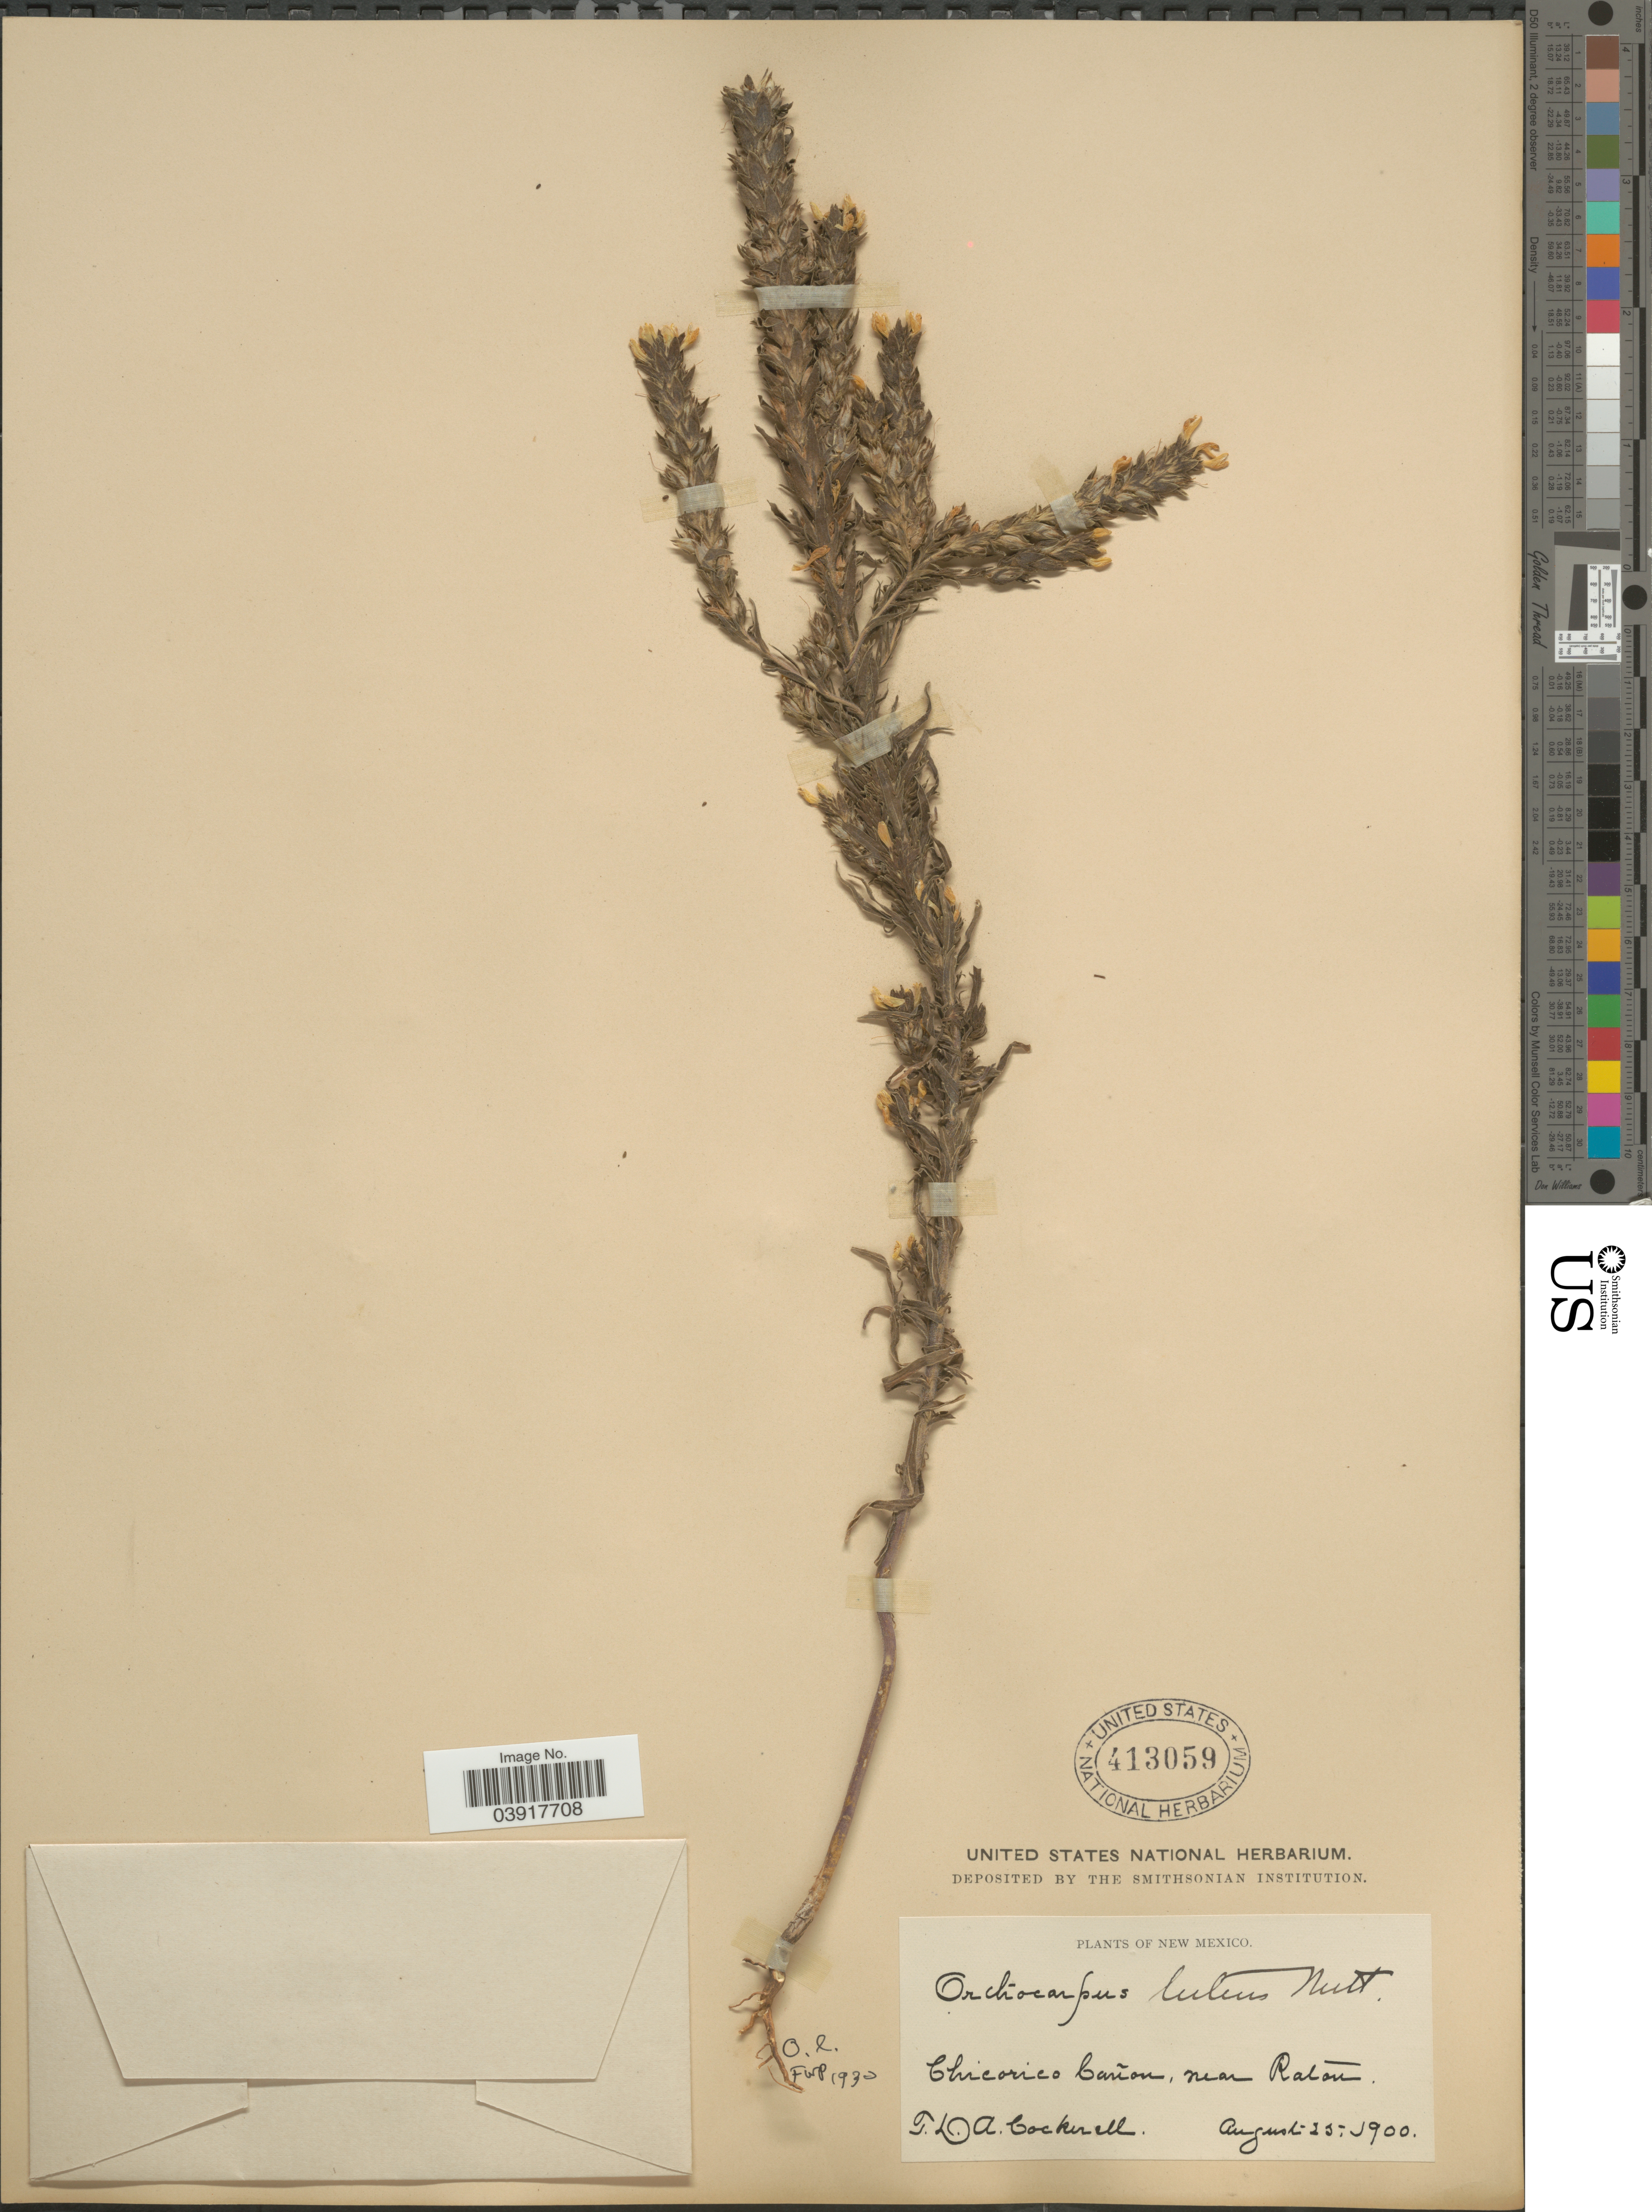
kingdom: Plantae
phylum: Tracheophyta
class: Magnoliopsida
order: Lamiales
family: Orobanchaceae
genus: Orthocarpus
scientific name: Orthocarpus luteus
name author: Nutt.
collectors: T. Cockerell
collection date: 1900-08-25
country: United States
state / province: New Mexico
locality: Chicorico Cañon, near Raton.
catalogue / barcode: US 413059